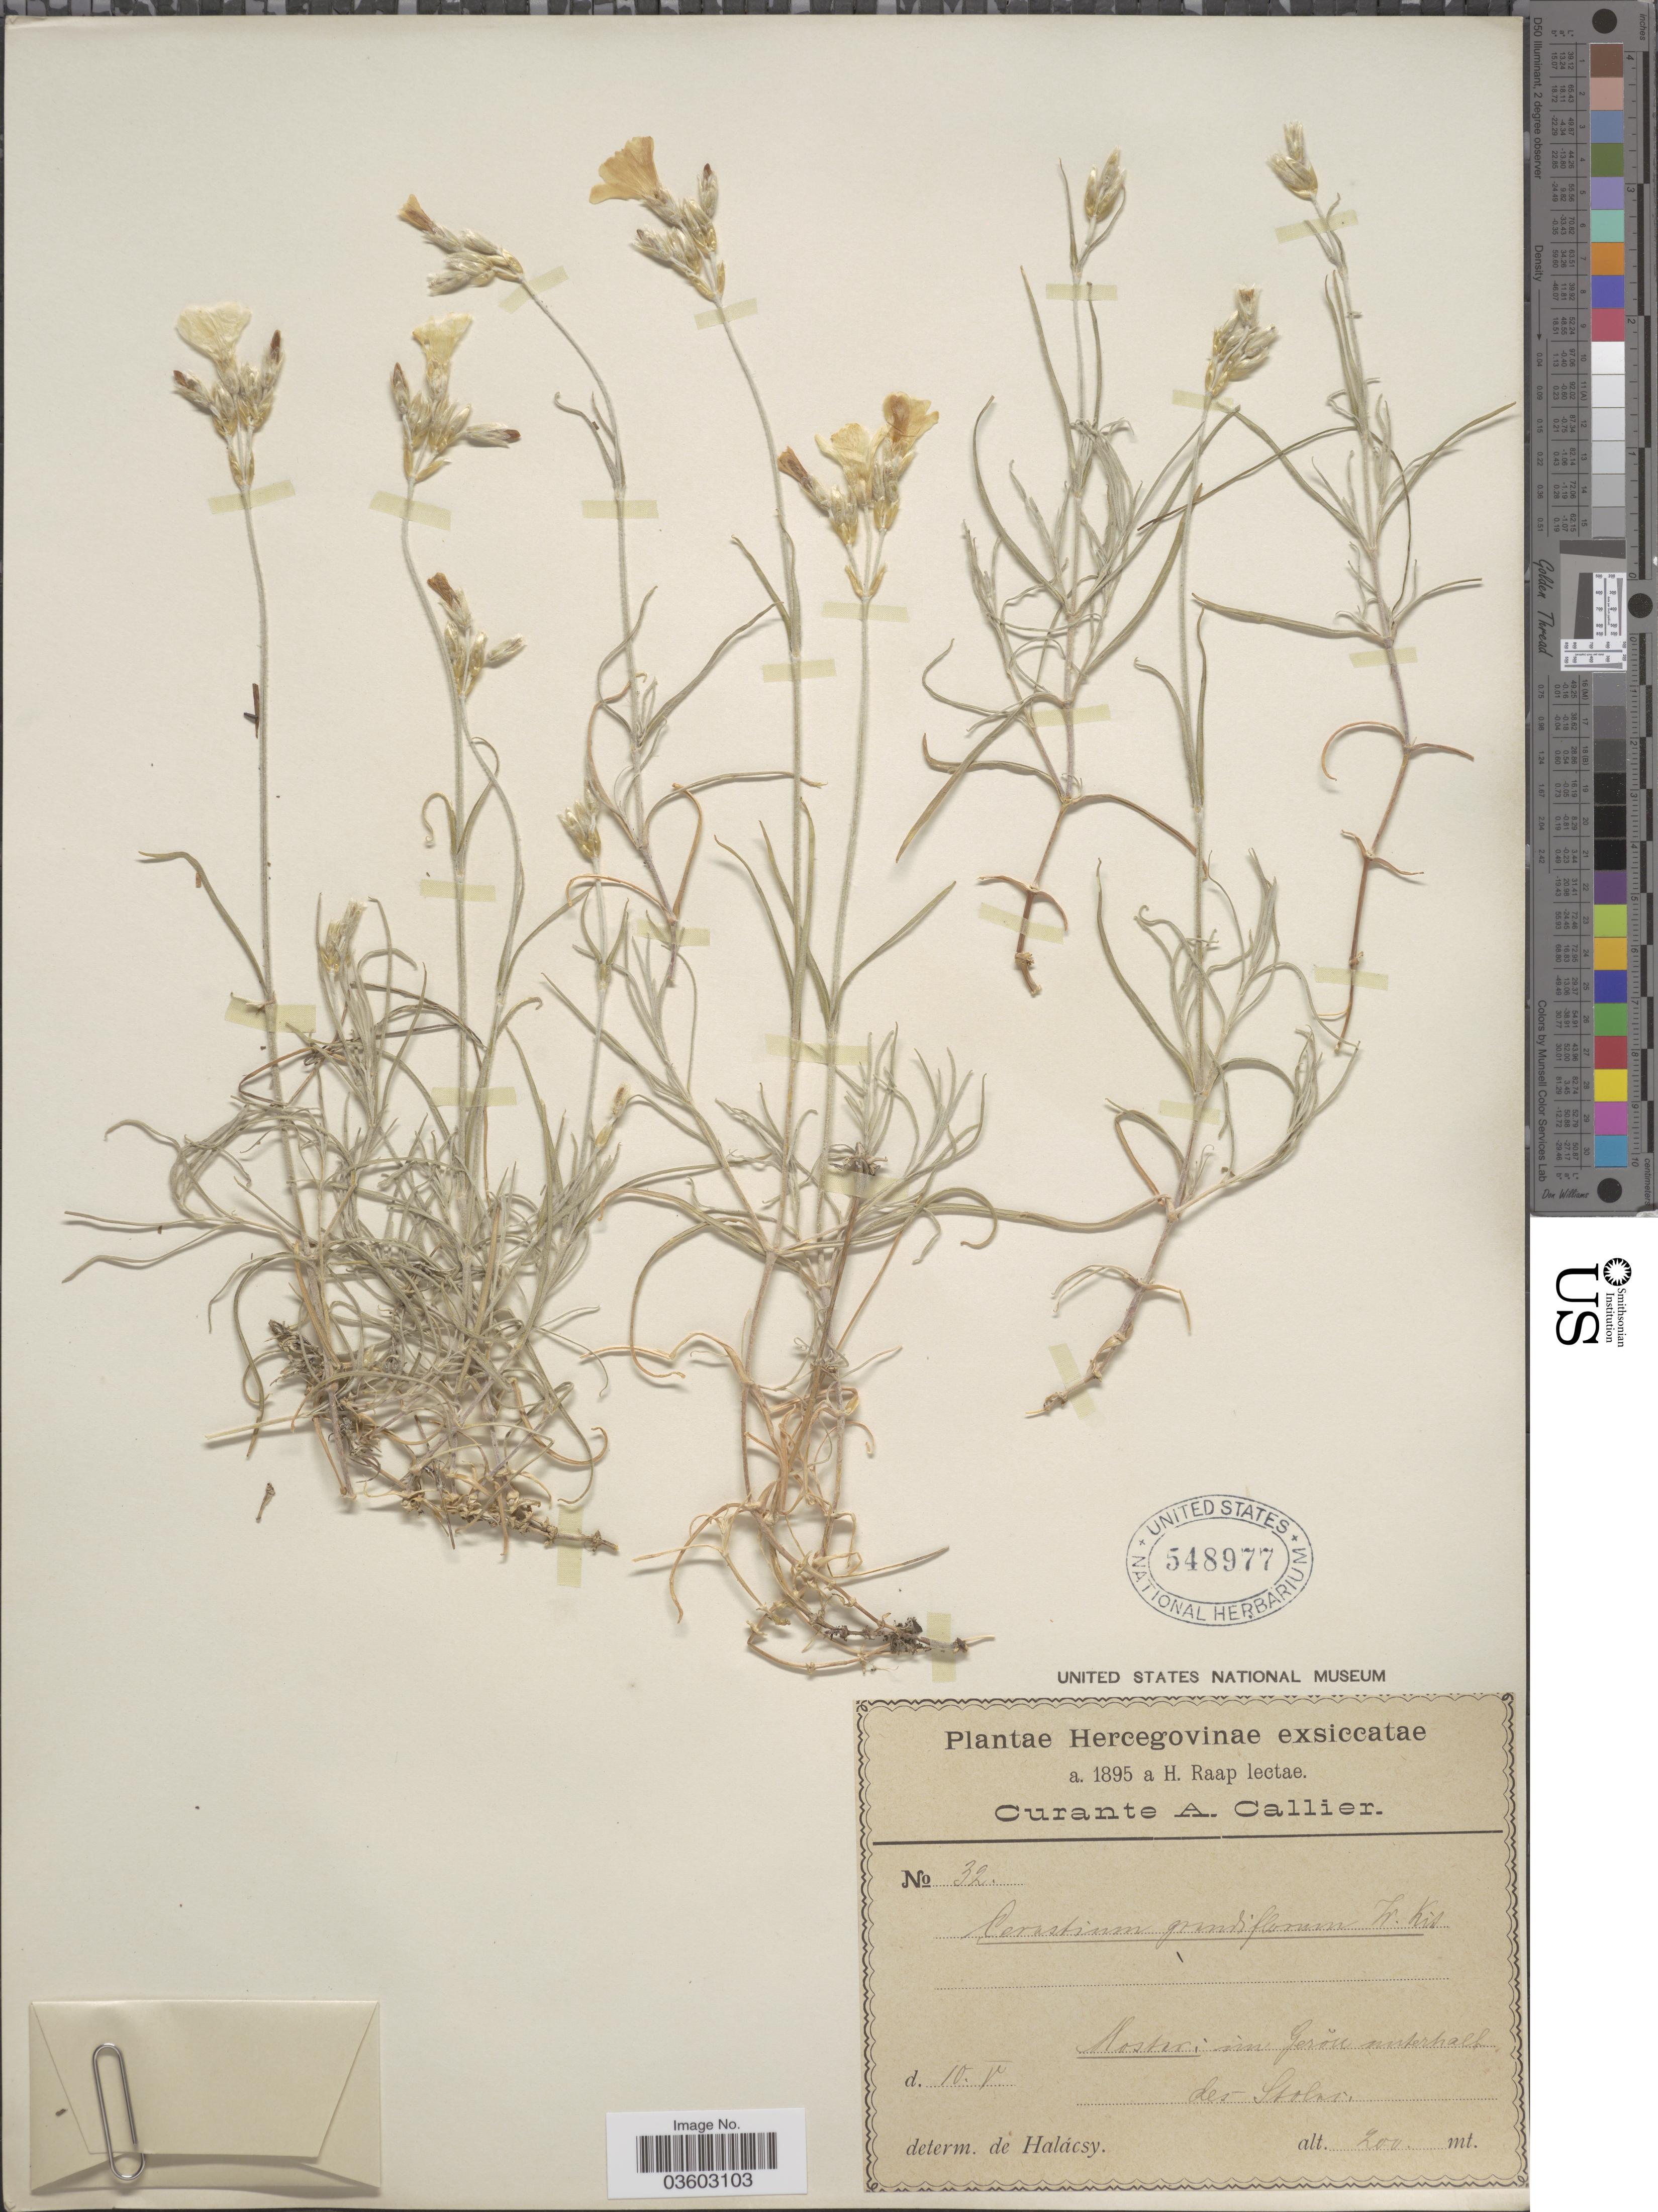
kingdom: Plantae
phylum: Tracheophyta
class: Magnoliopsida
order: Caryophyllales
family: Caryophyllaceae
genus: Cerastium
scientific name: Cerastium grandiflorum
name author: Waldst. & Kit.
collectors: H. Raap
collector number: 32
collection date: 1895-05-10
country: Bosnia and Herzegovina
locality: Hercegovinae. Mostar: im Gerón [interpreted] unterhalb des-Stolar.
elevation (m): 200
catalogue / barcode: US 548977